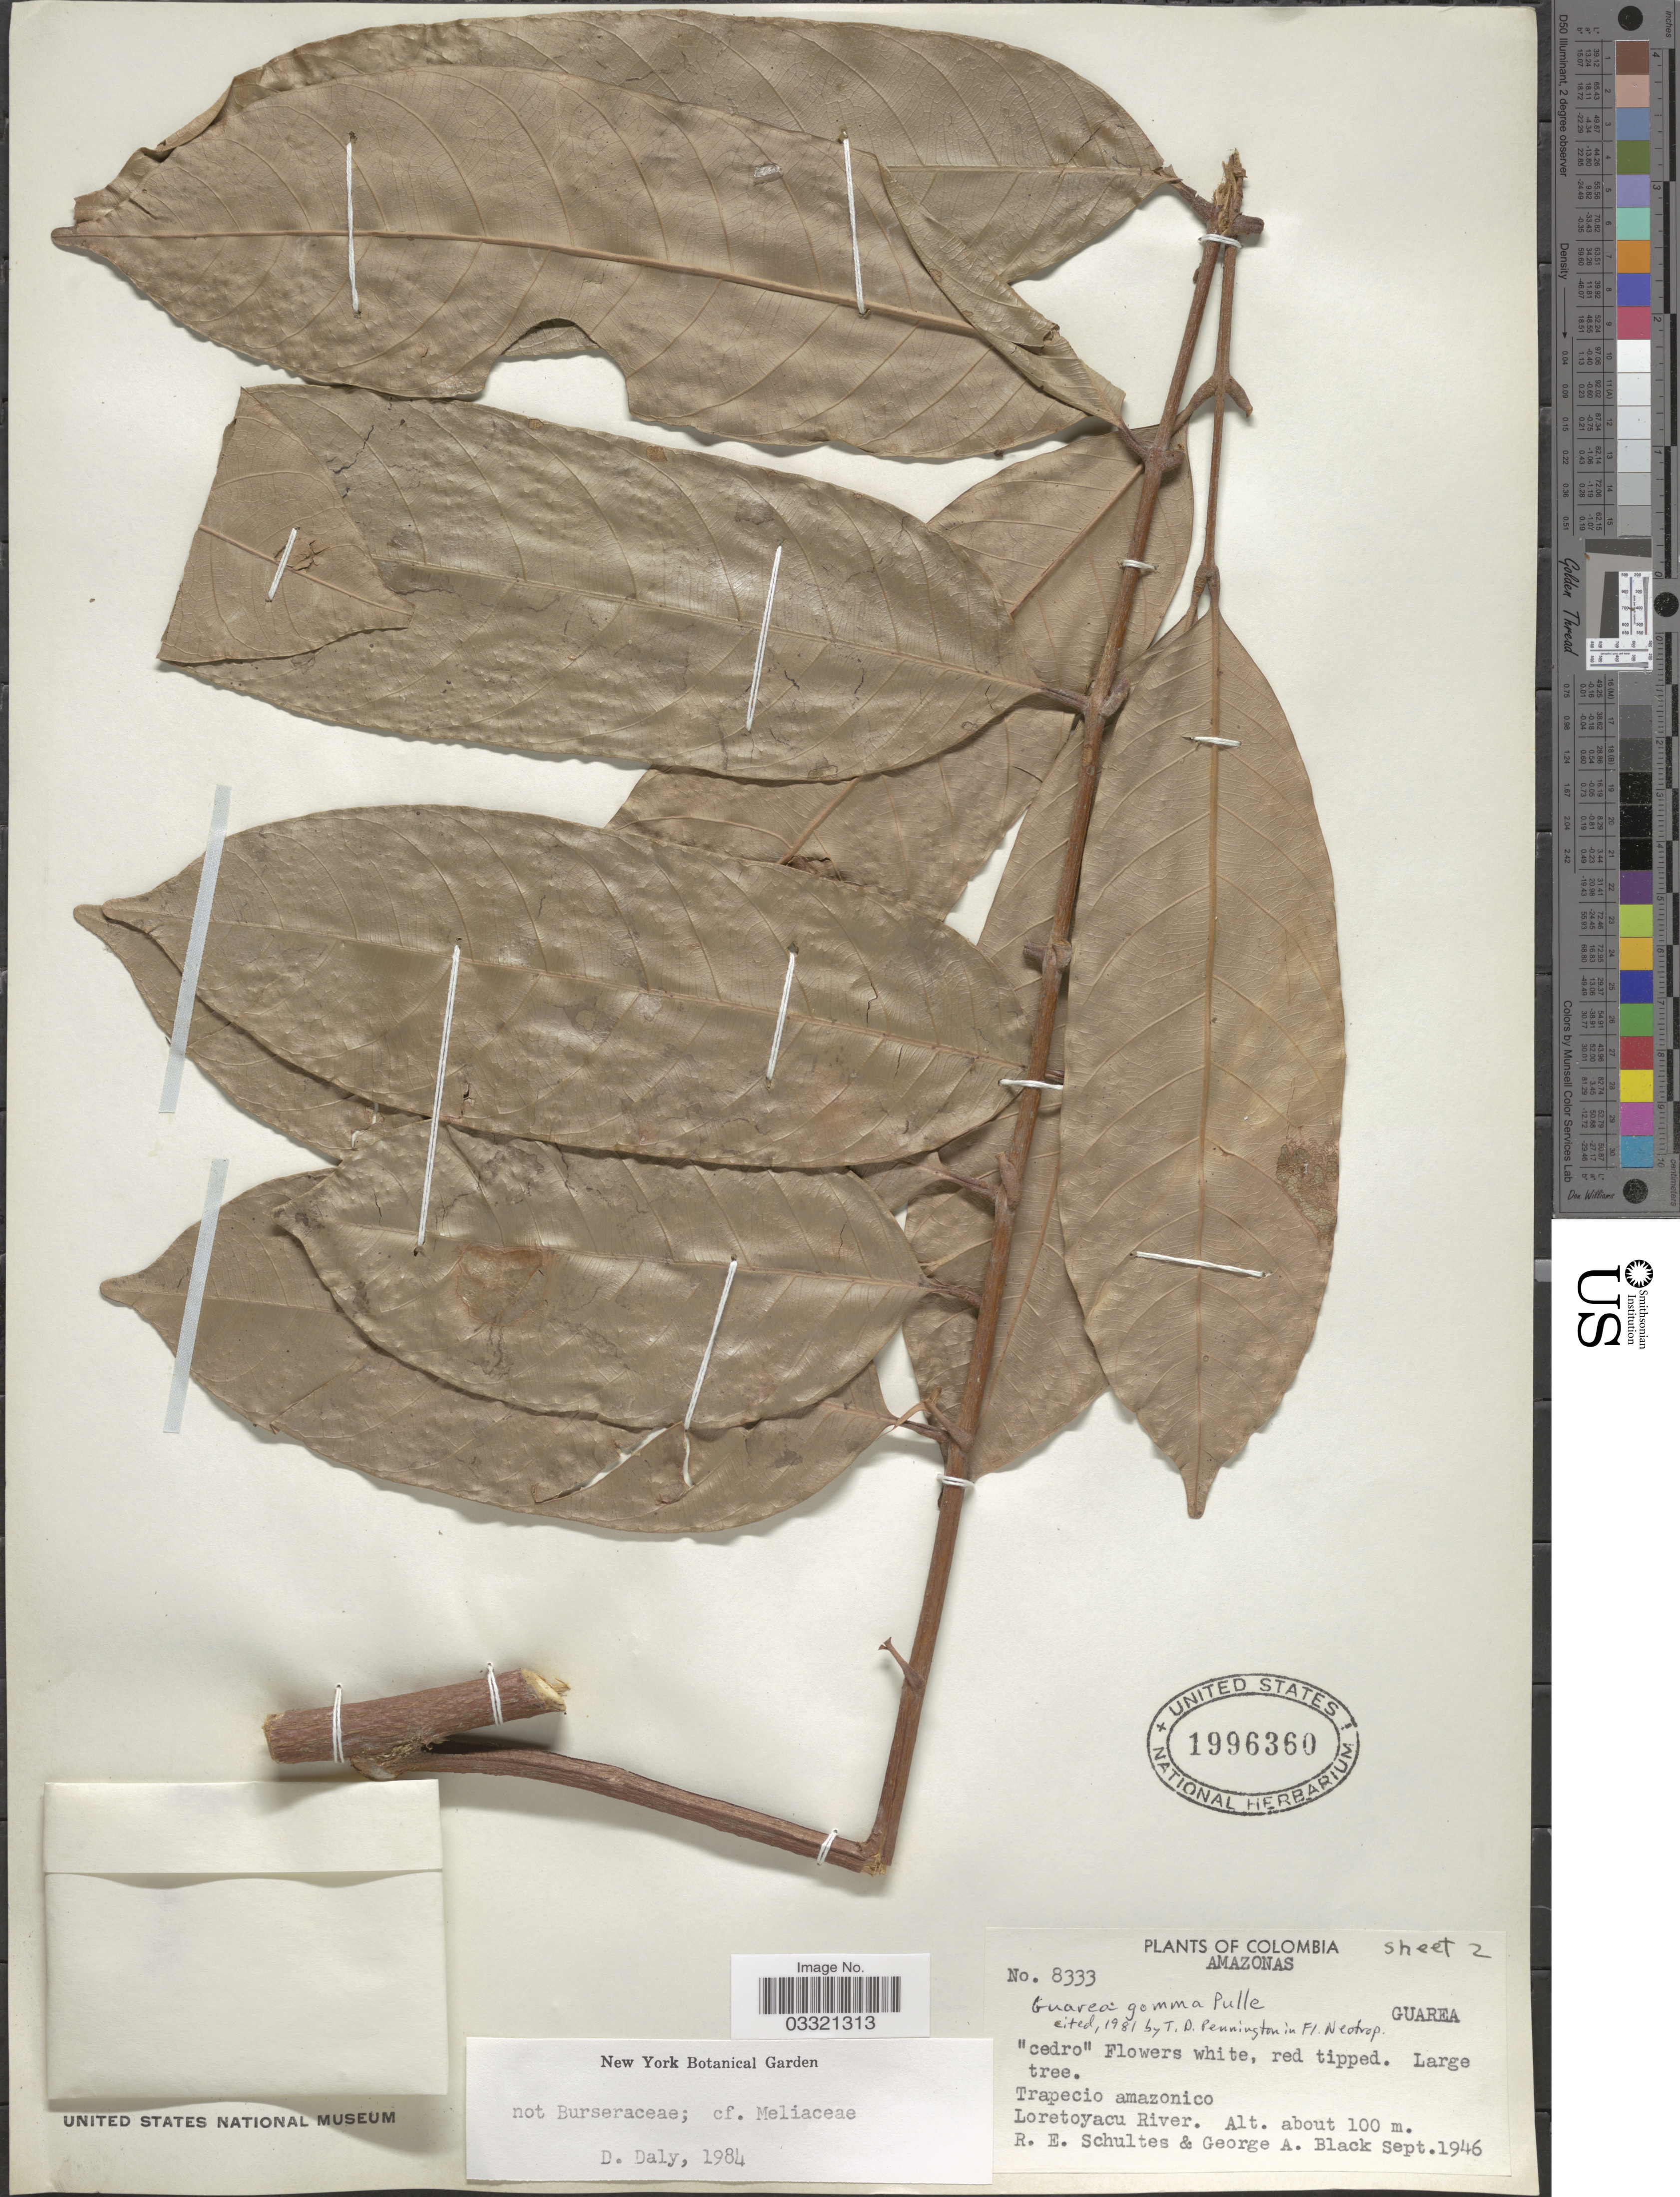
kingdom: Plantae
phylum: Tracheophyta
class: Magnoliopsida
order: Sapindales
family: Meliaceae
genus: Guarea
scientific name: Guarea gomma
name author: Pulle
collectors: R. E. Schultes & G. A. Black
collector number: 8333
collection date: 1946-09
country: Colombia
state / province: Amazônas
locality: Trapecio amazonico. Loretoyacu River.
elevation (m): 100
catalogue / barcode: US 1996360